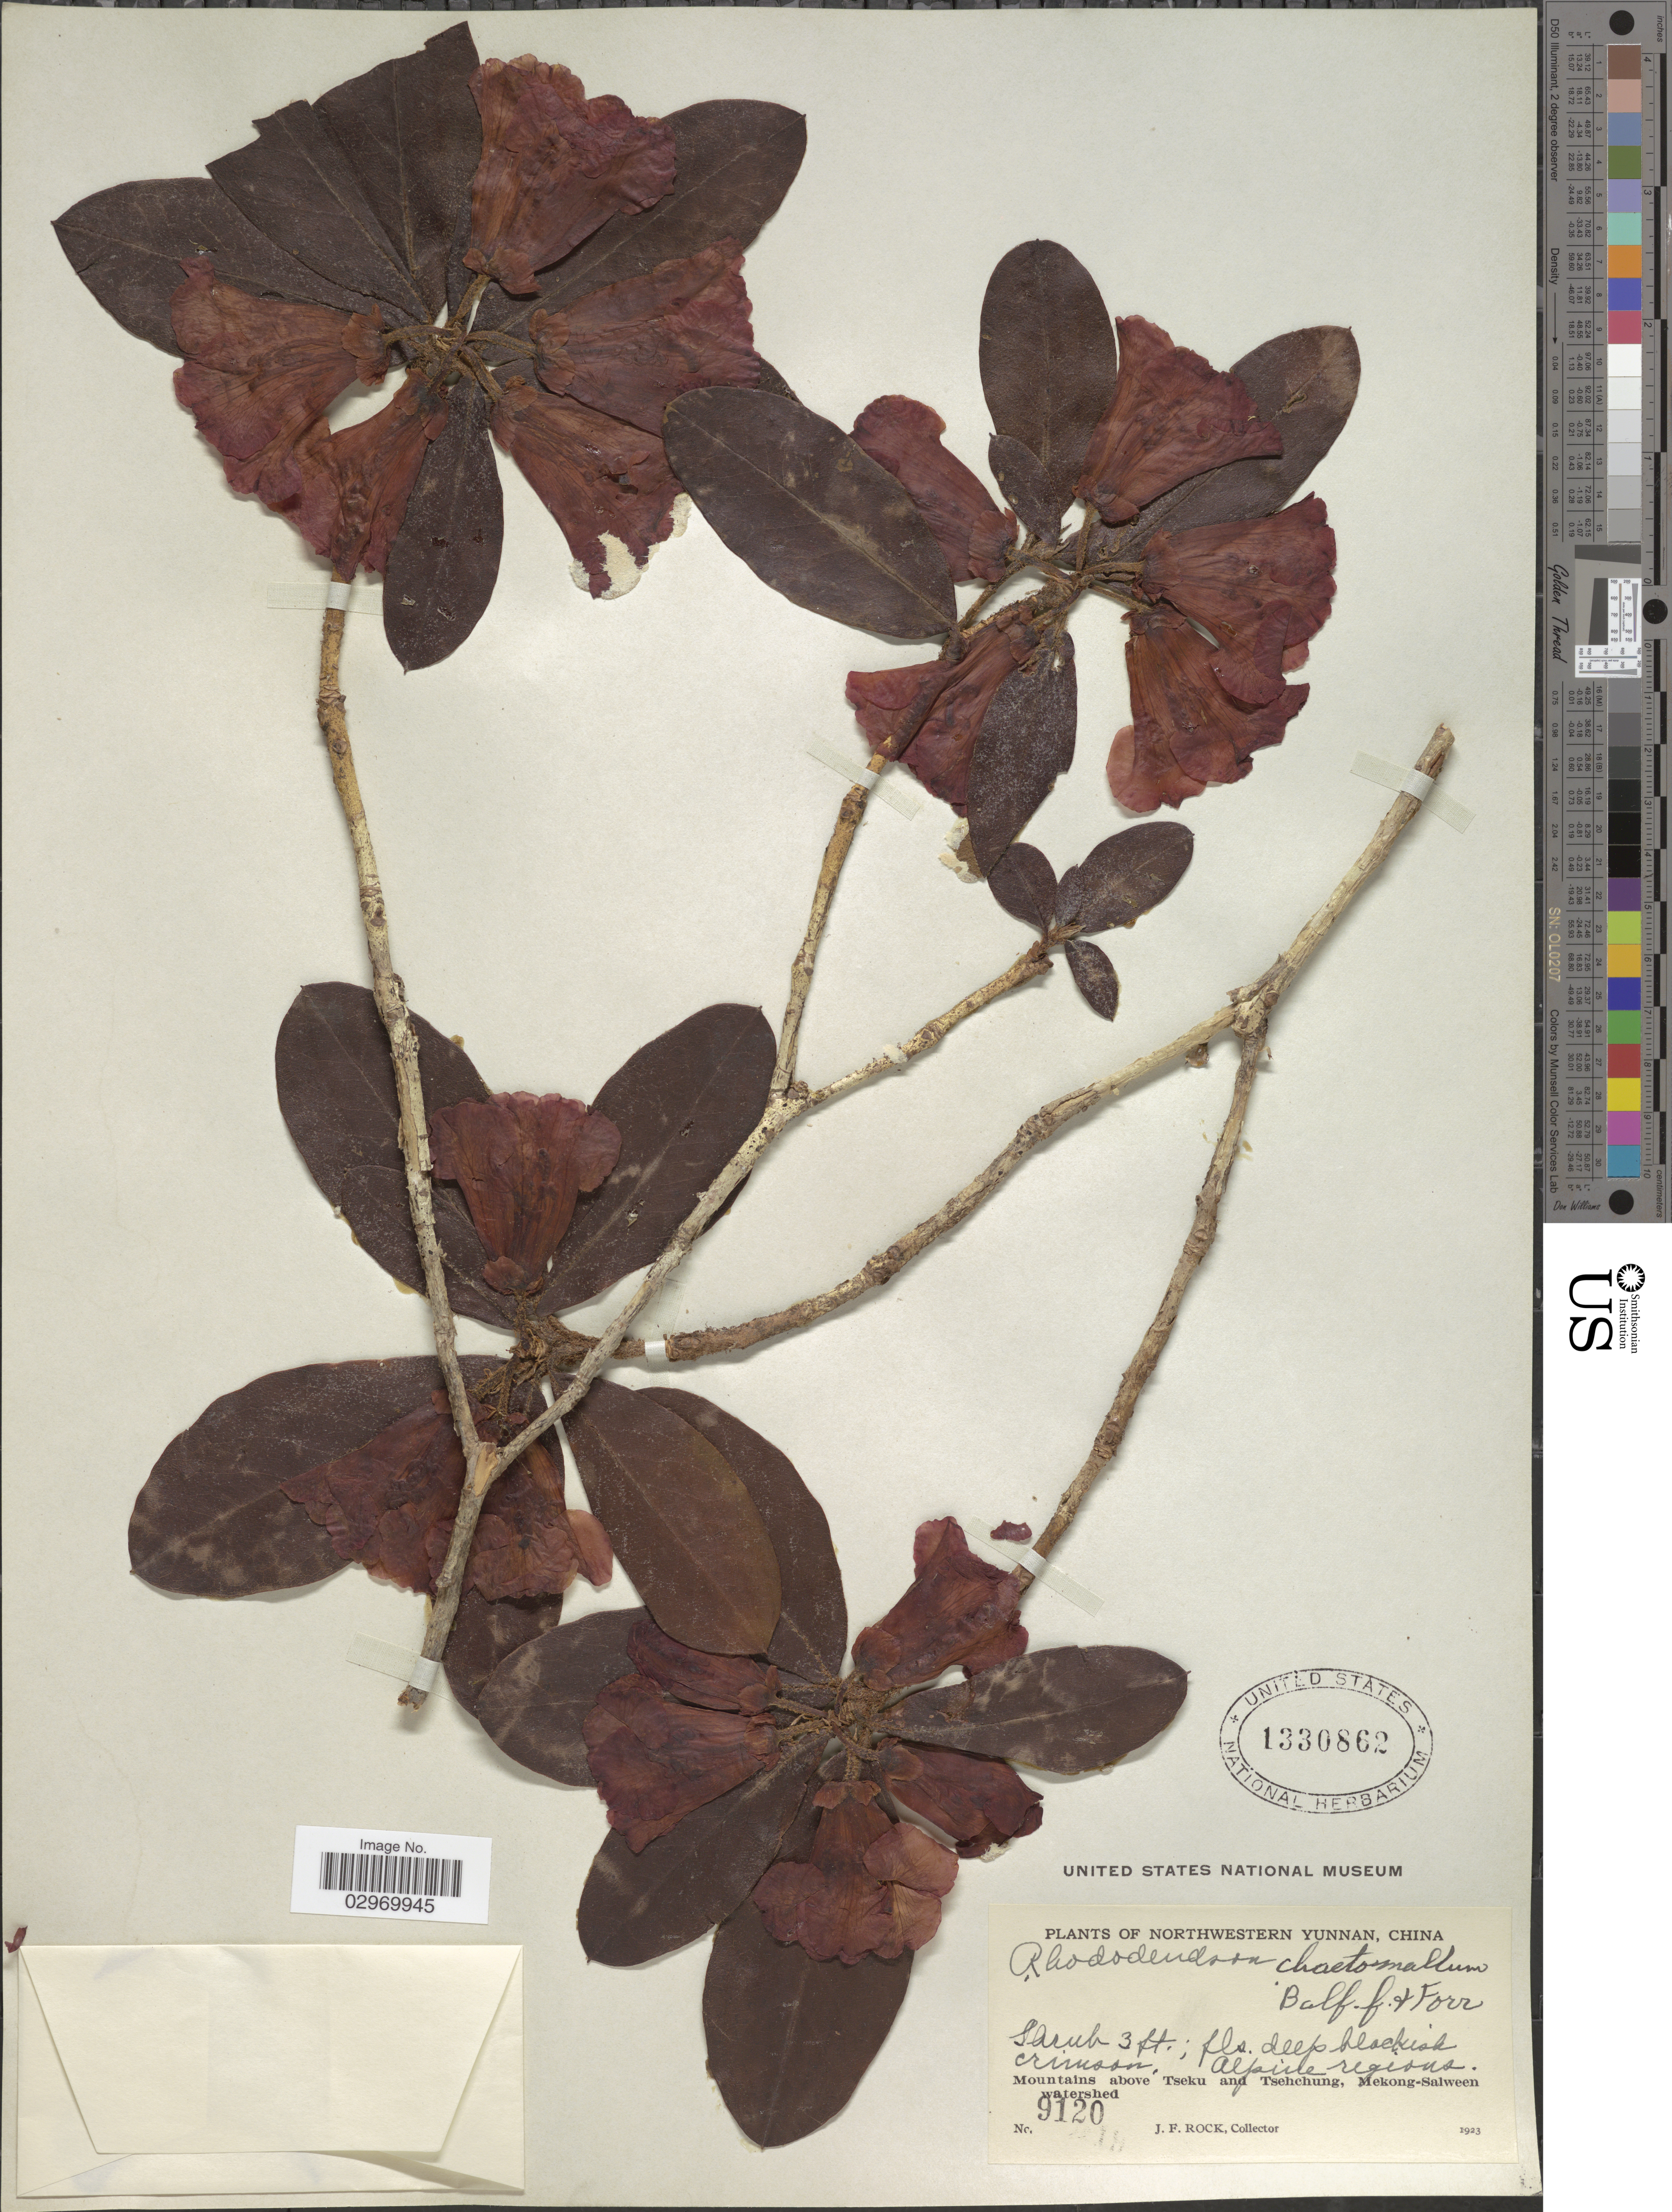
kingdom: Plantae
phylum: Tracheophyta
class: Magnoliopsida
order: Ericales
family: Ericaceae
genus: Rhododendron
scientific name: Rhododendron chaetomallum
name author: Balf. f. & Forrest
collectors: J. Rock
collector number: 9120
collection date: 1923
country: China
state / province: Yunnan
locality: Northwestern Yunnan, Mountains above Tseku and Tsehchung, Mekong-Salween watershed.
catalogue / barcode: US 1330862